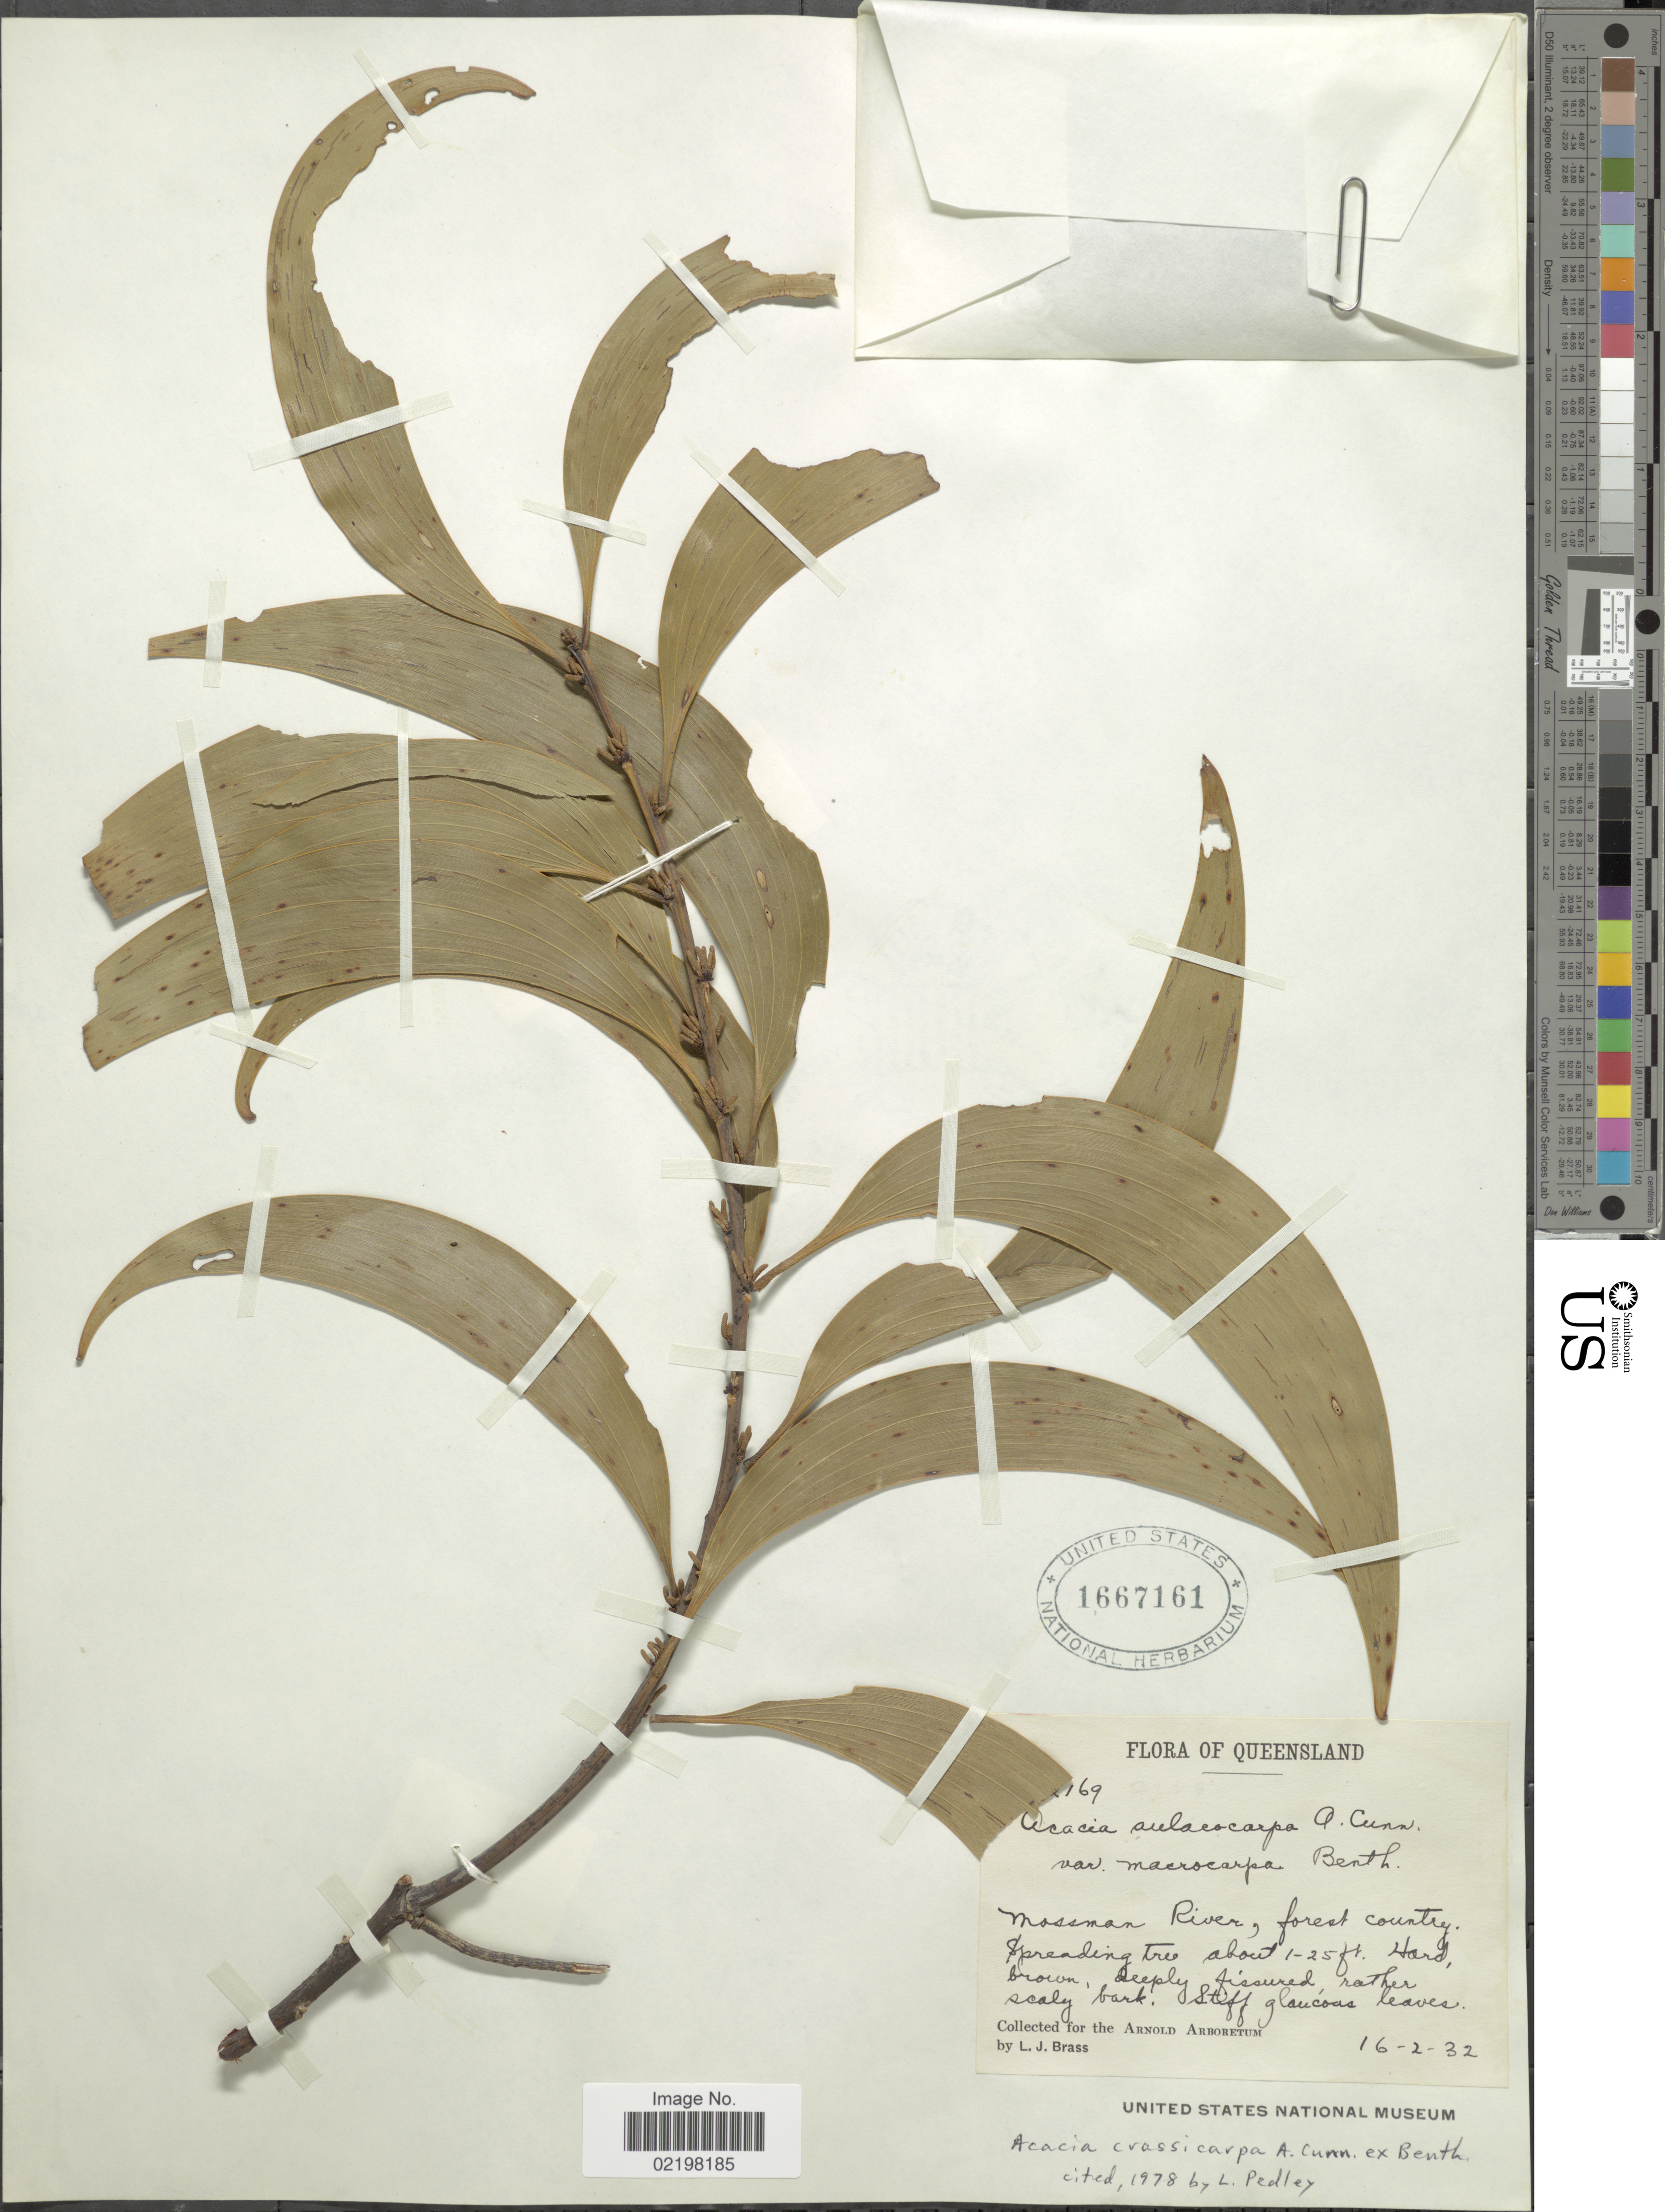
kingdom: Plantae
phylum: Tracheophyta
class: Magnoliopsida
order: Fabales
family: Fabaceae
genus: Acacia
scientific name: Acacia crassicarpa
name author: A. Cunn.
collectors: L. J. Brass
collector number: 169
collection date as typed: Transcribed d/m/y: 16/2/32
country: Australia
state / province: Queensland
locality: Mossman River, forest county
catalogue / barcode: US 1667161